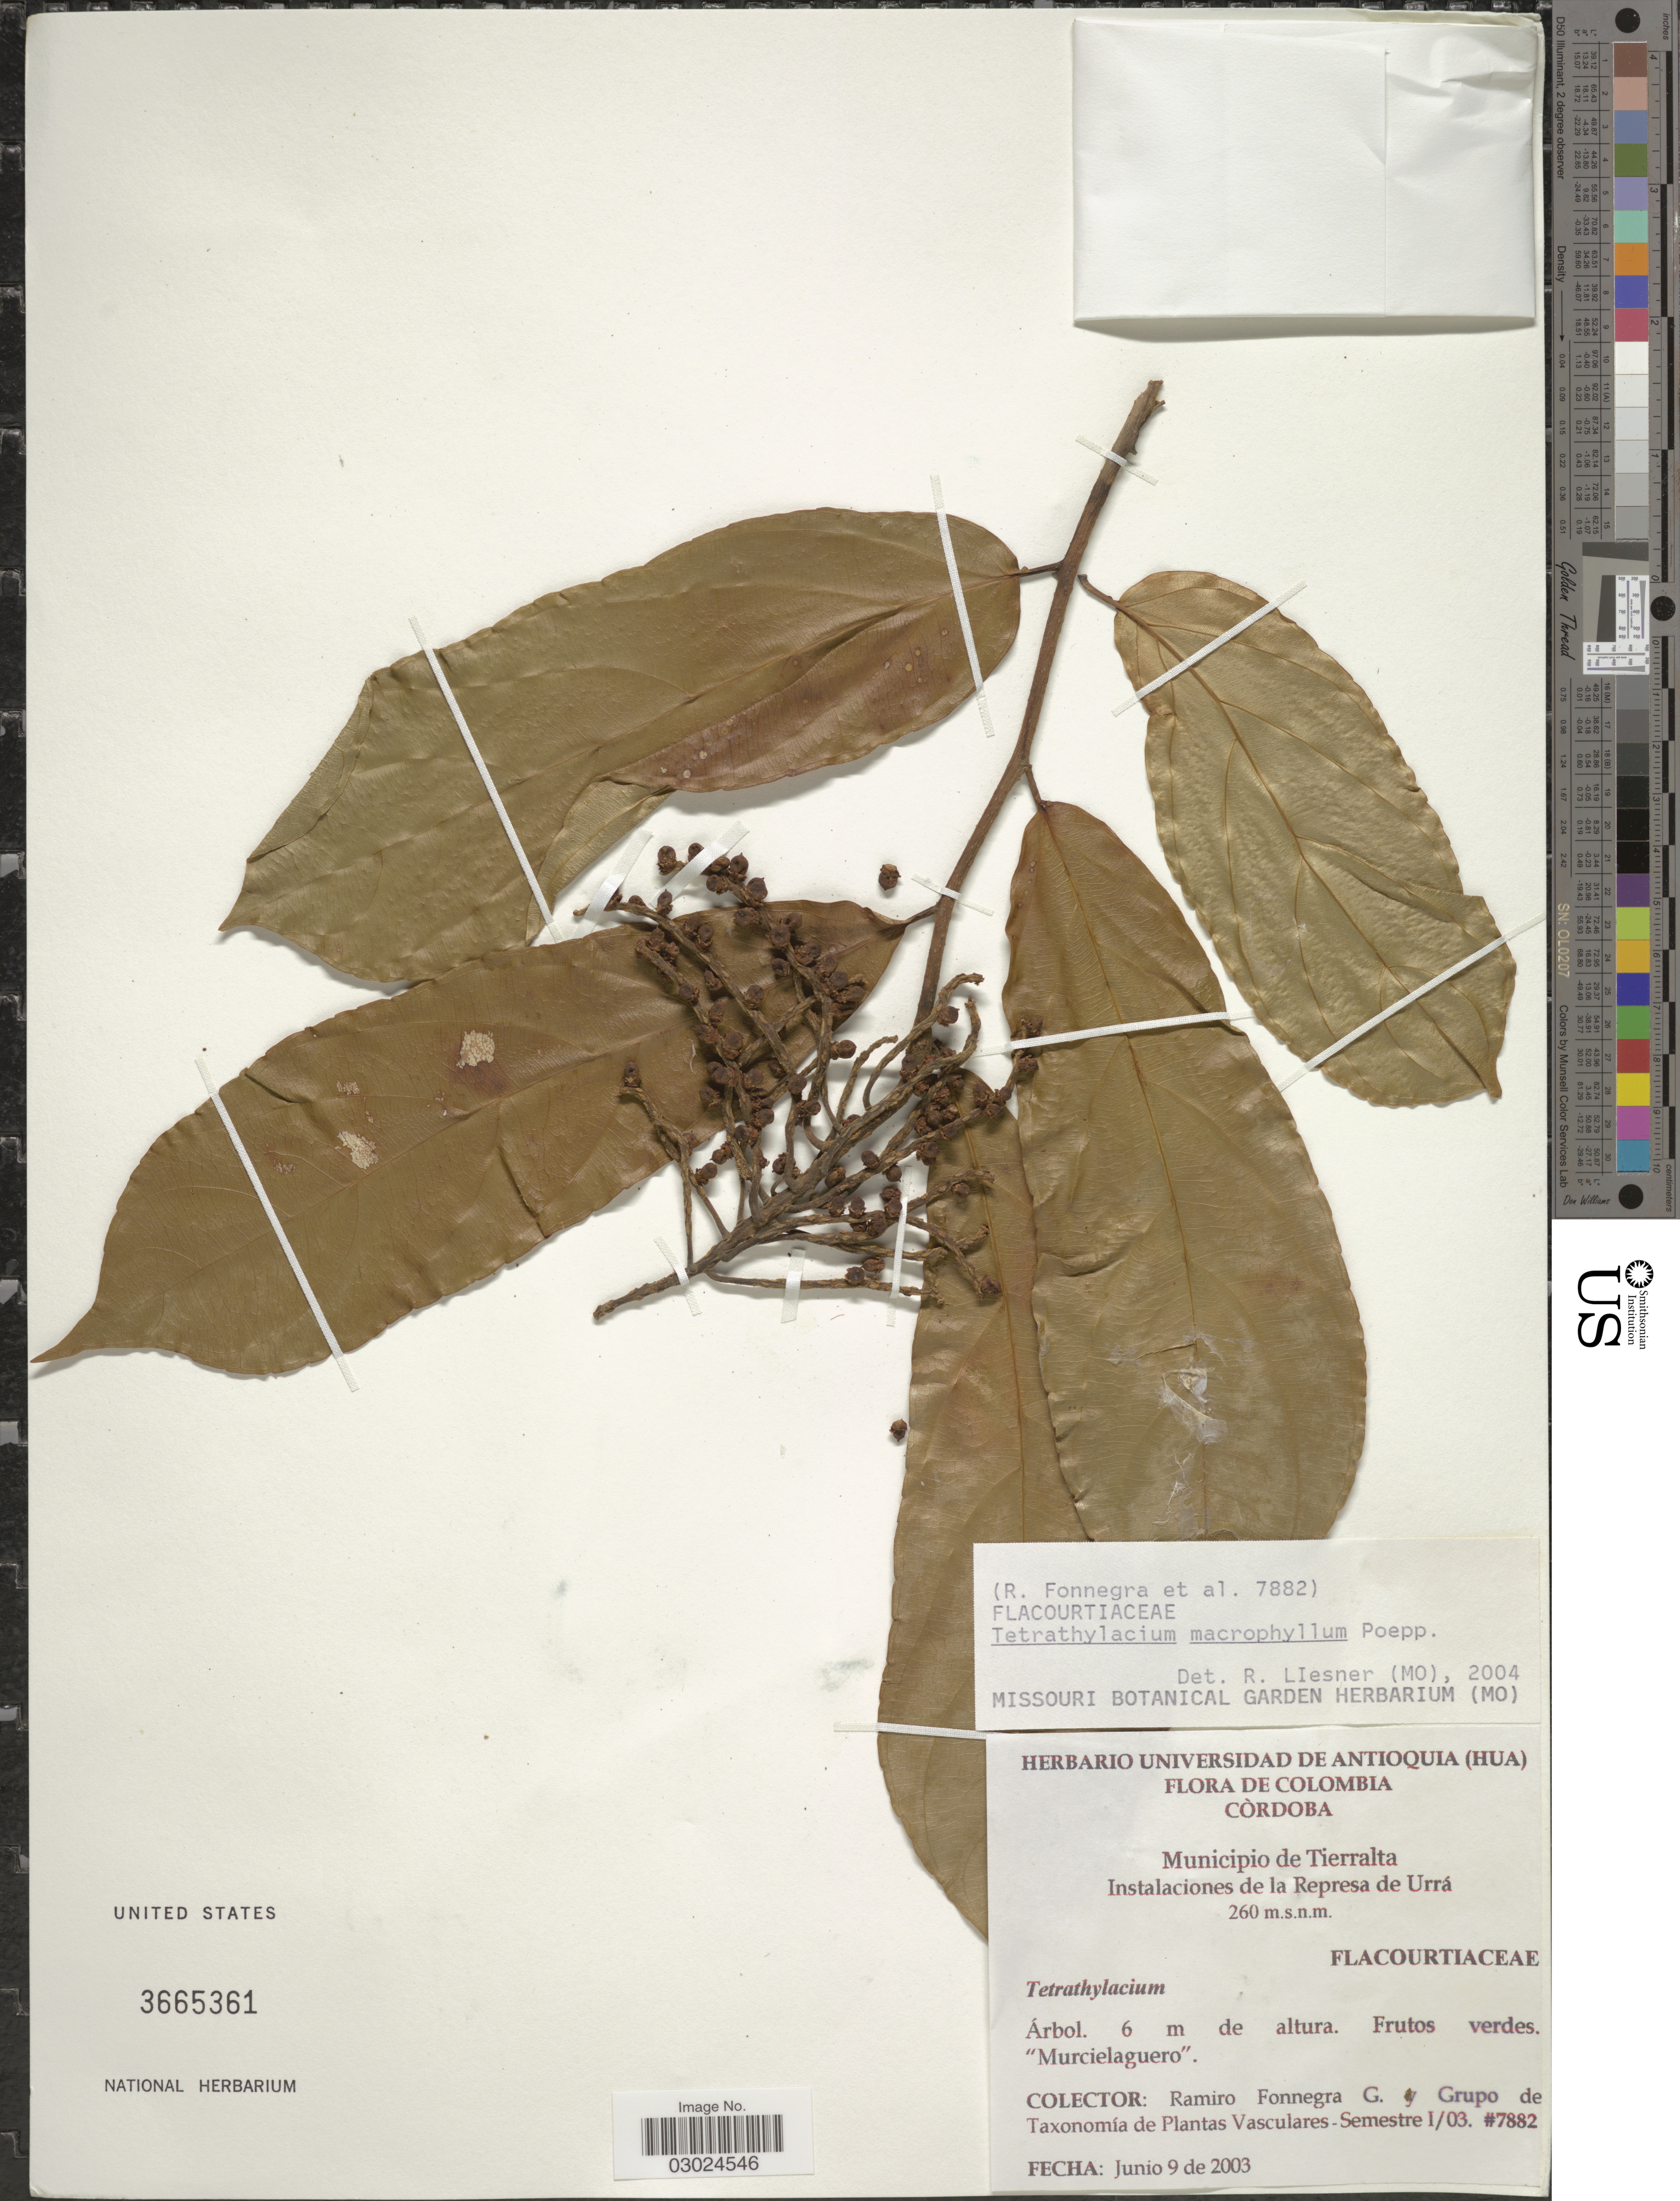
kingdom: Plantae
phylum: Tracheophyta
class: Magnoliopsida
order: Malpighiales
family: Salicaceae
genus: Tetrathylacium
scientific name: Tetrathylacium macrophyllum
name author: Poepp.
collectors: R. Fonnegra G. & Grupo de Taxonomía de Plantas Vasculares-Semestre I/03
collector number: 7882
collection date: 2003-06-09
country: Colombia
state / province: Córdoba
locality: Municipio de Tierralta. Instalaciones de la Represa de Urrá.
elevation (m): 260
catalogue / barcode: US 3665361